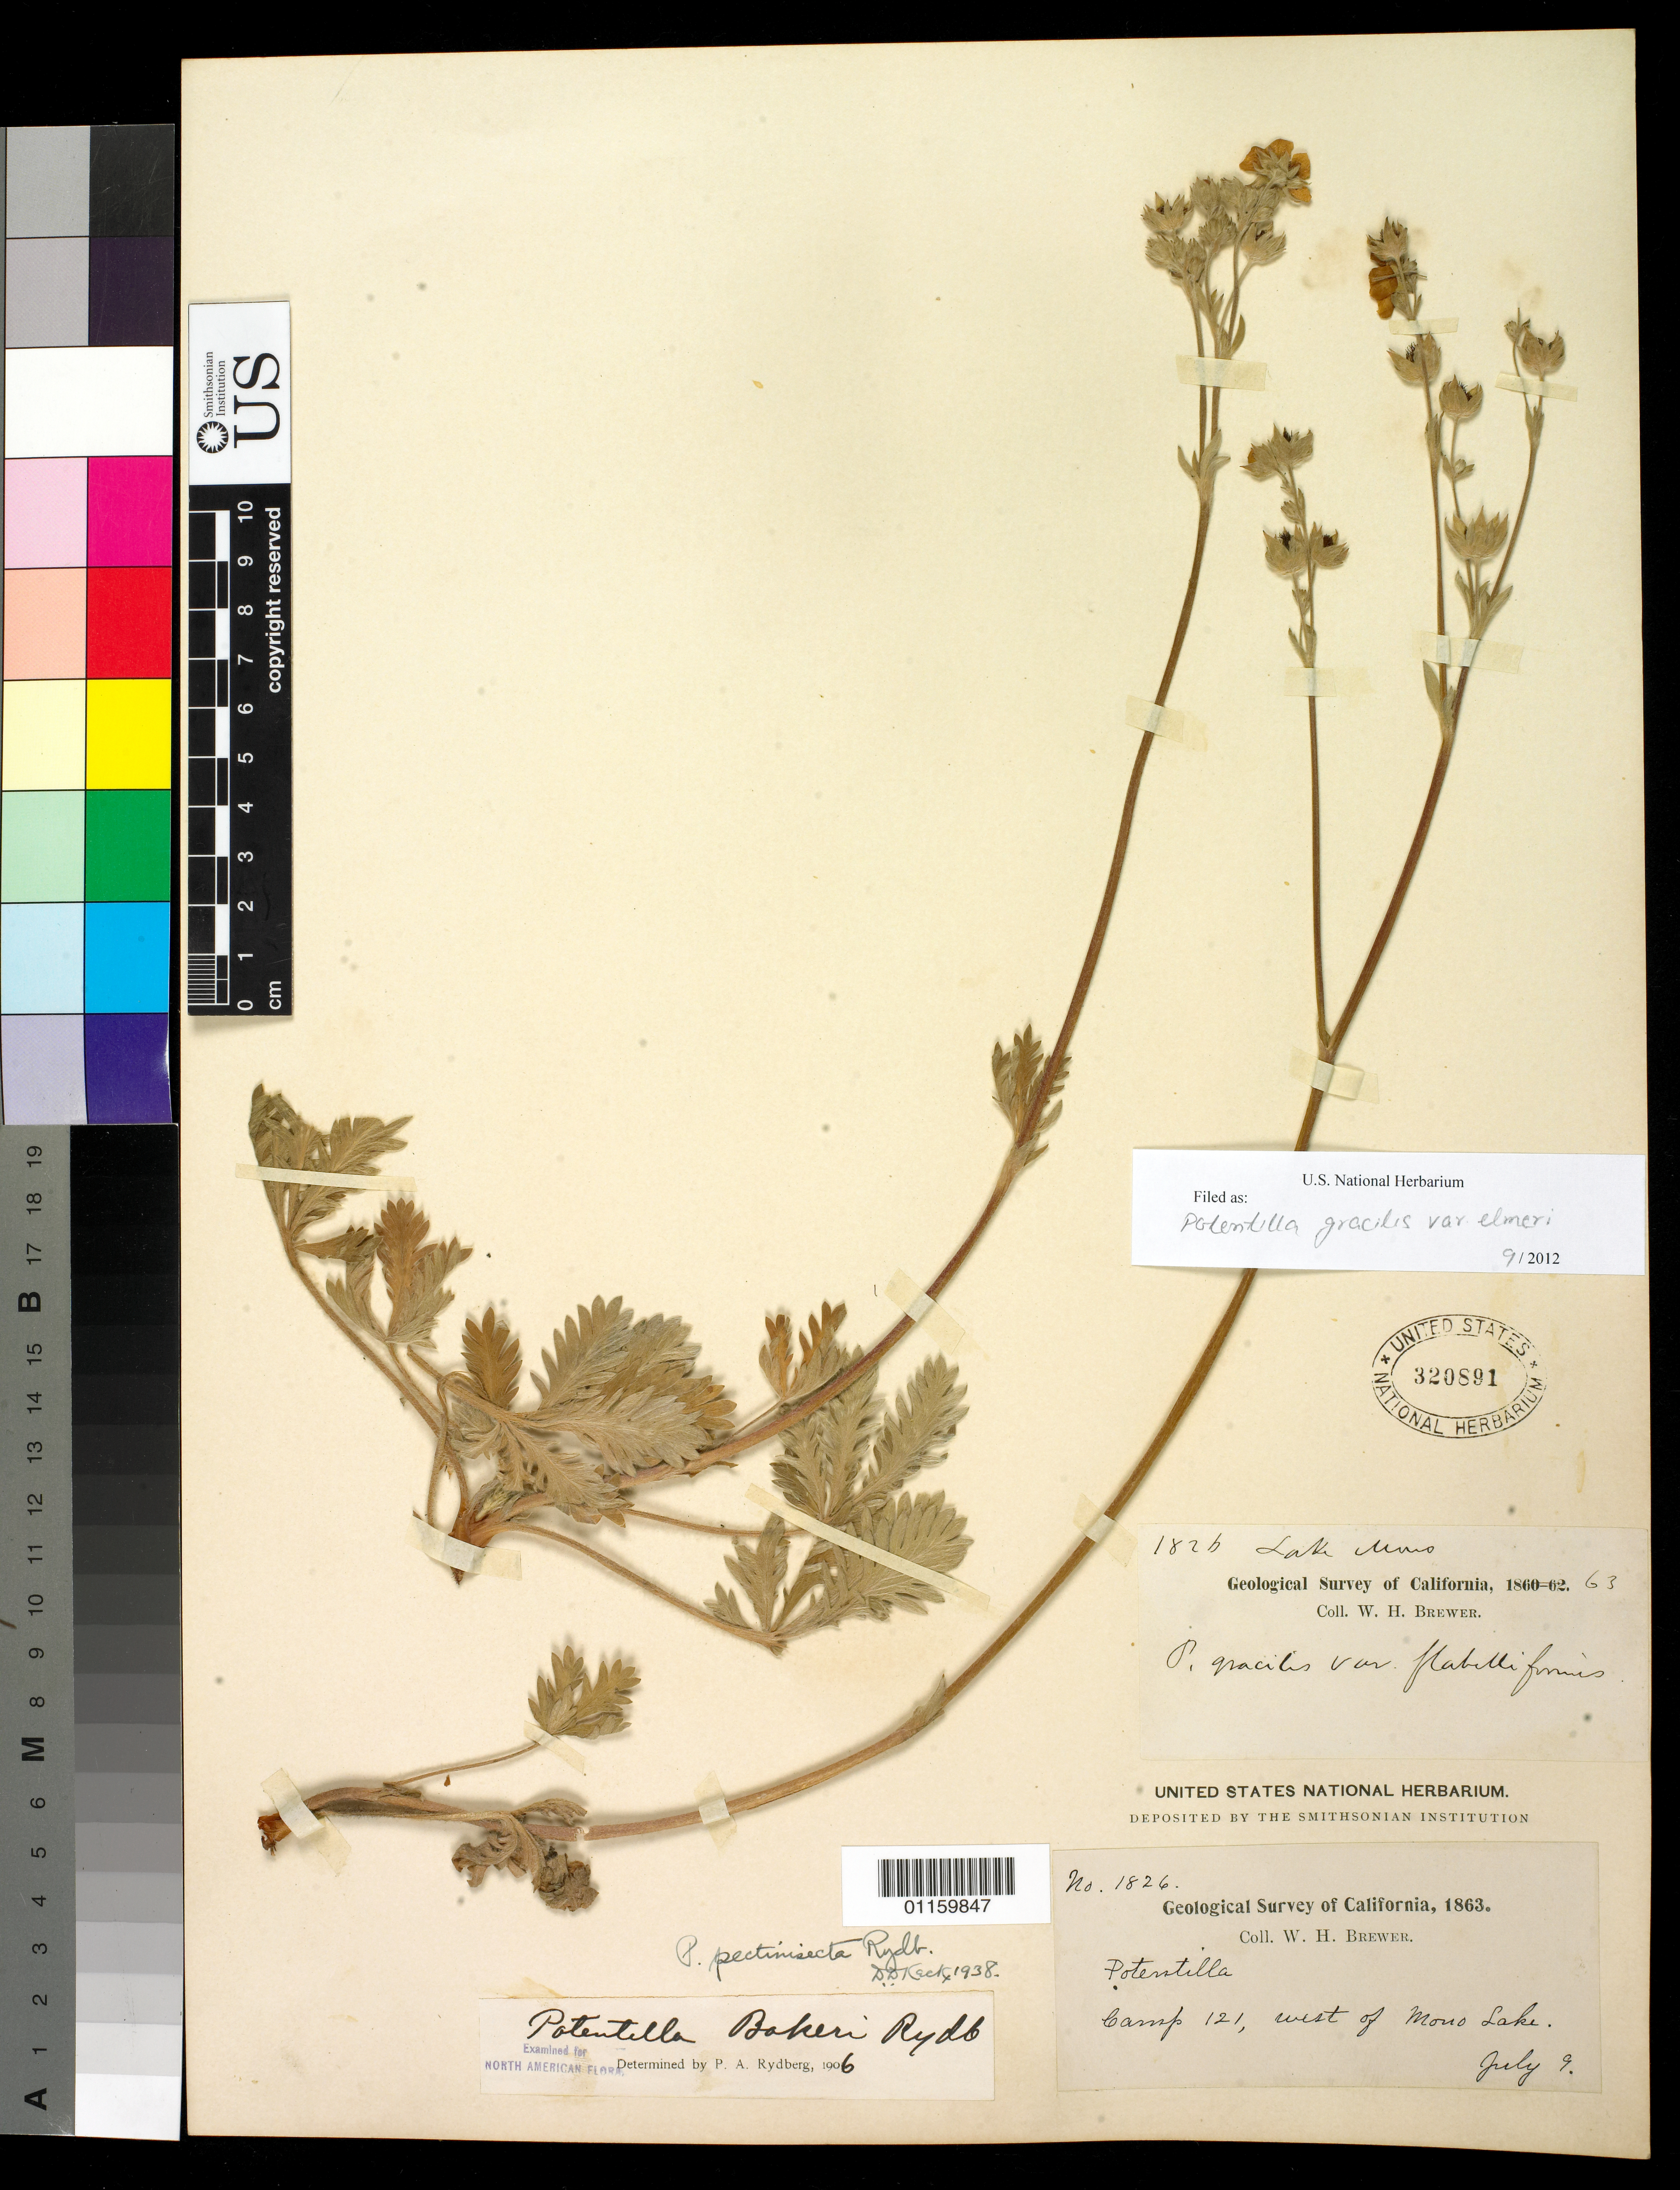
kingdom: Plantae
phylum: Tracheophyta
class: Magnoliopsida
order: Rosales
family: Rosaceae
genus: Potentilla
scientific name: Potentilla gracilis var. elmeri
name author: (Rydb.) Jeps.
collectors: W. H. Brewer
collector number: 1826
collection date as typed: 09 Jul 1863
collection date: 1863-07-09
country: United States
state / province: California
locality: Camp 121, wast of Mono Lake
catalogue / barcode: US 320891